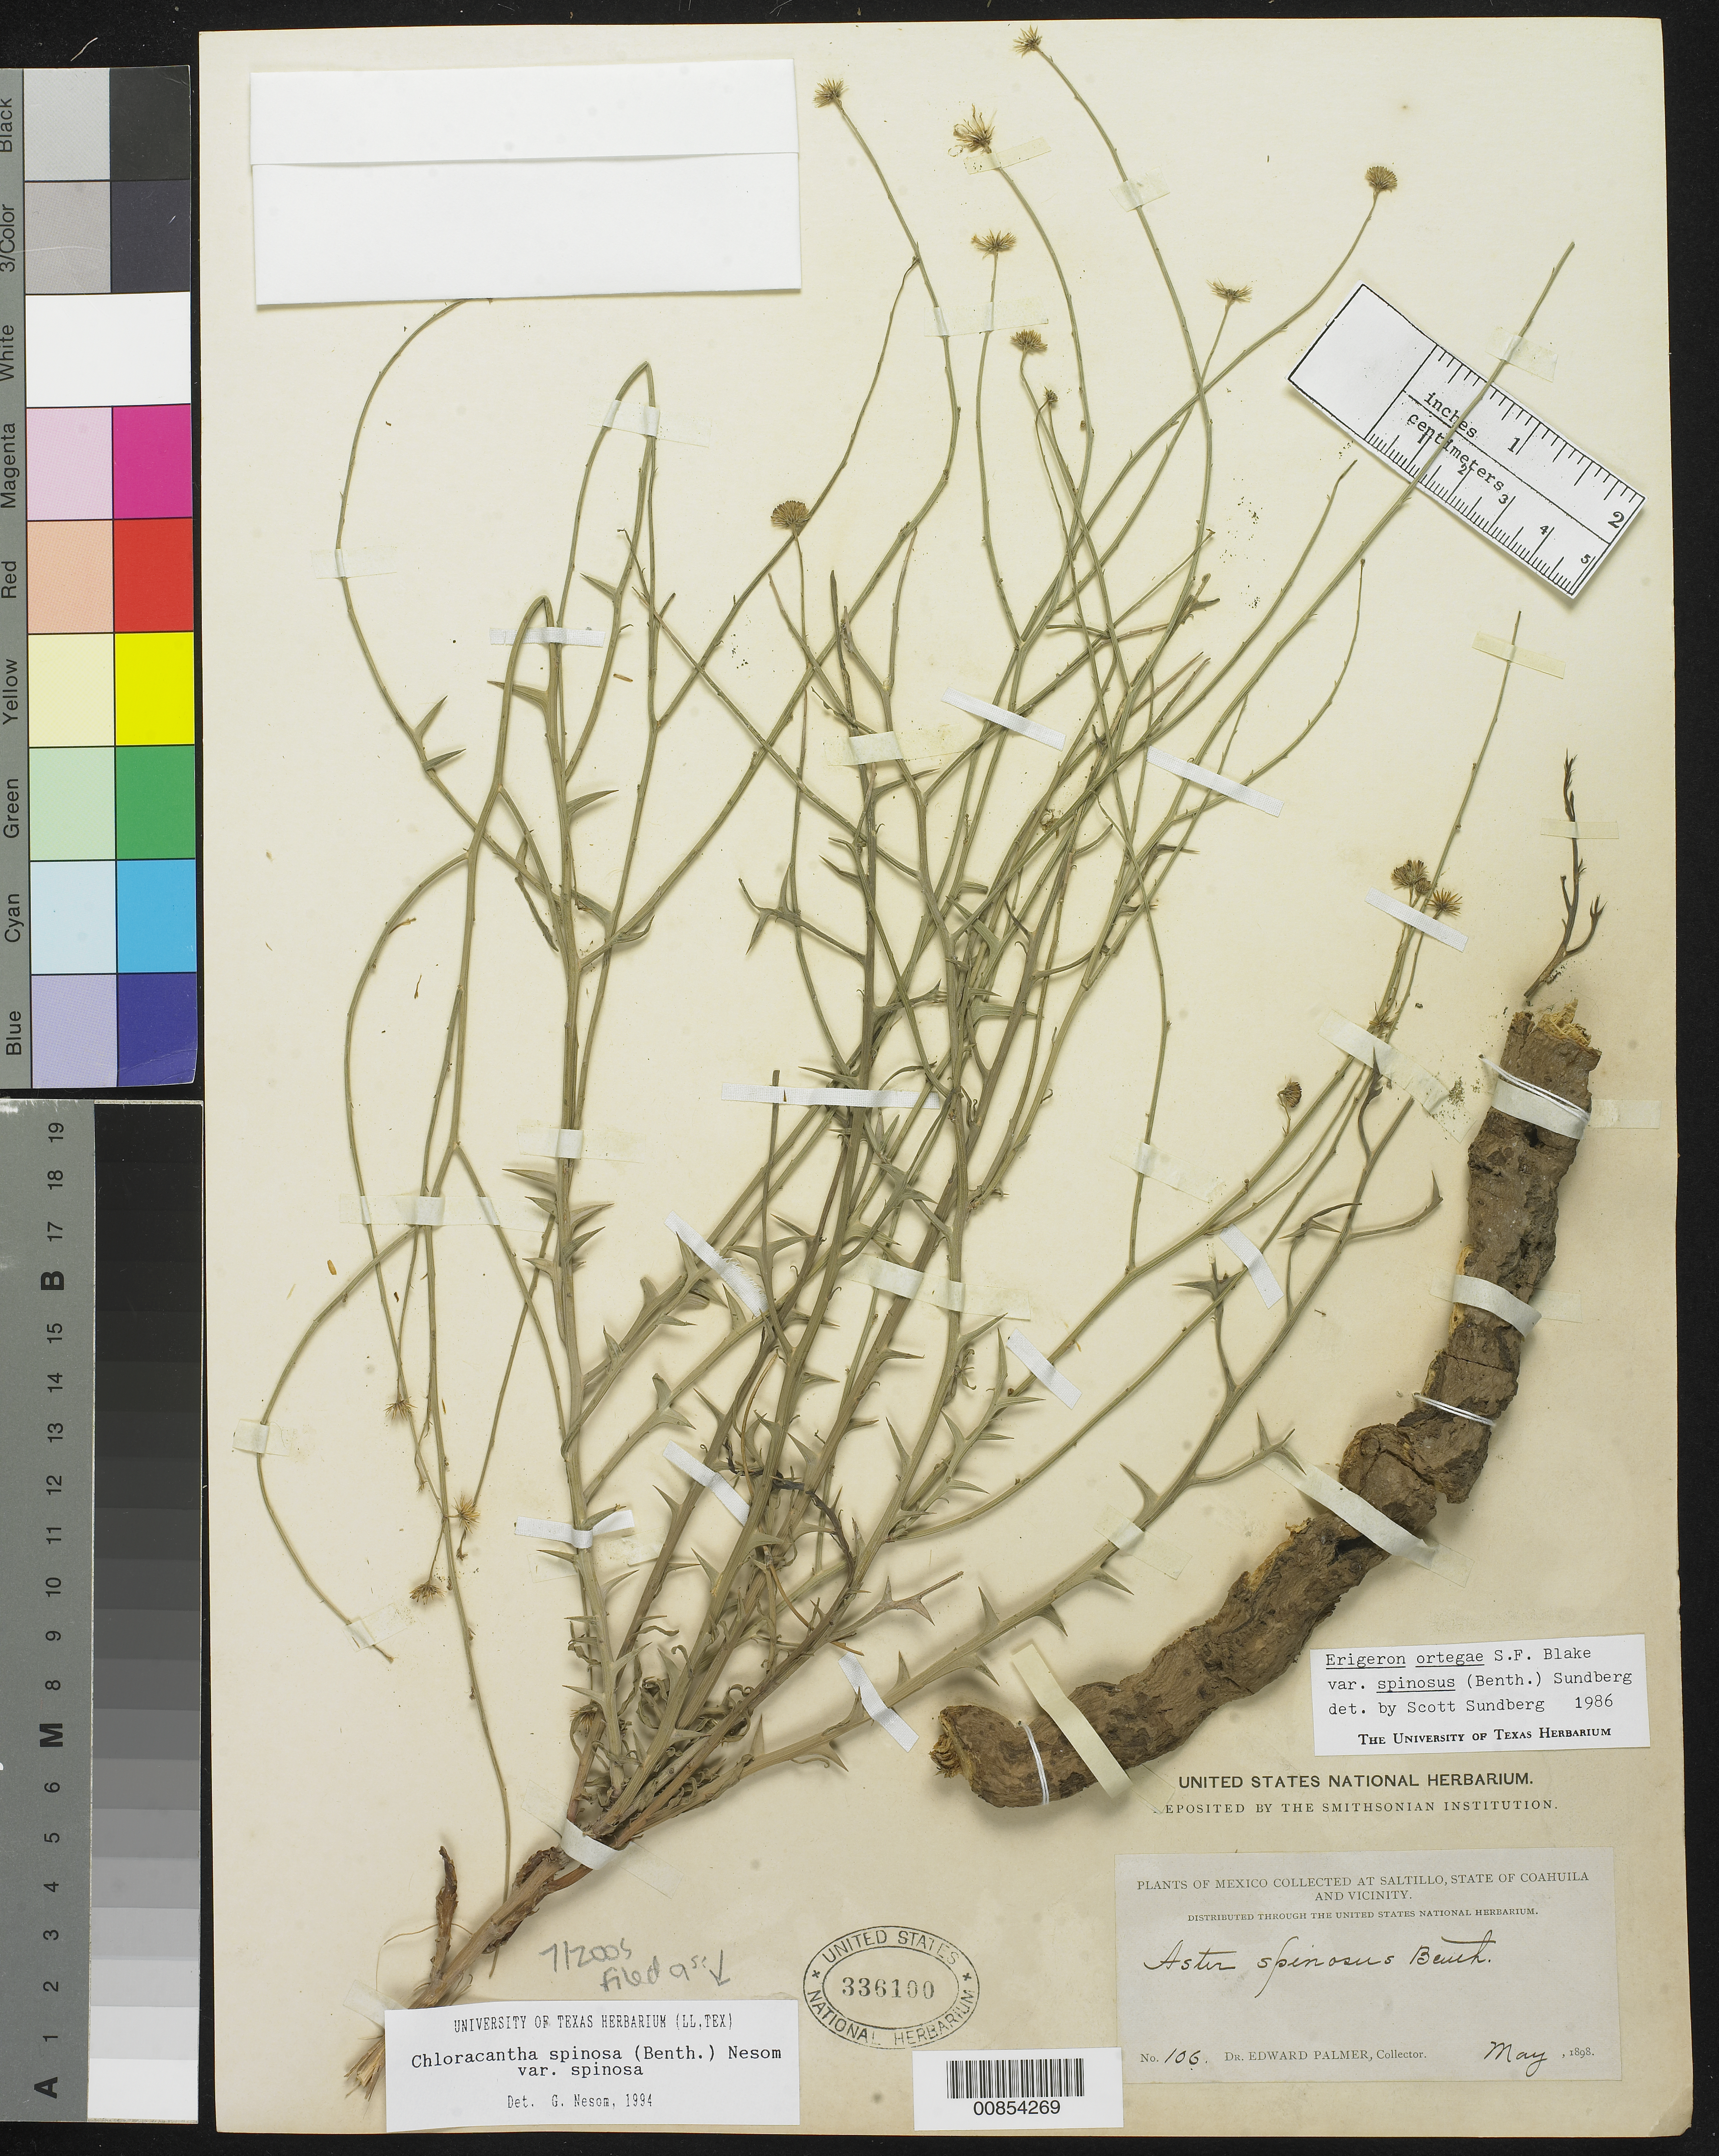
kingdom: Plantae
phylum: Tracheophyta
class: Magnoliopsida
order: Asterales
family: Asteraceae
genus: Chloracantha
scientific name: Chloracantha spinosa var. spinosa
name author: (Benth.) G.L. Nesom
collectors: E. Palmer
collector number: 106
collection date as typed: May 1898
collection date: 1898-05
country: Mexico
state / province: Coahuila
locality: Saltillo, Coahuila and vicinity.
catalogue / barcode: US 336100